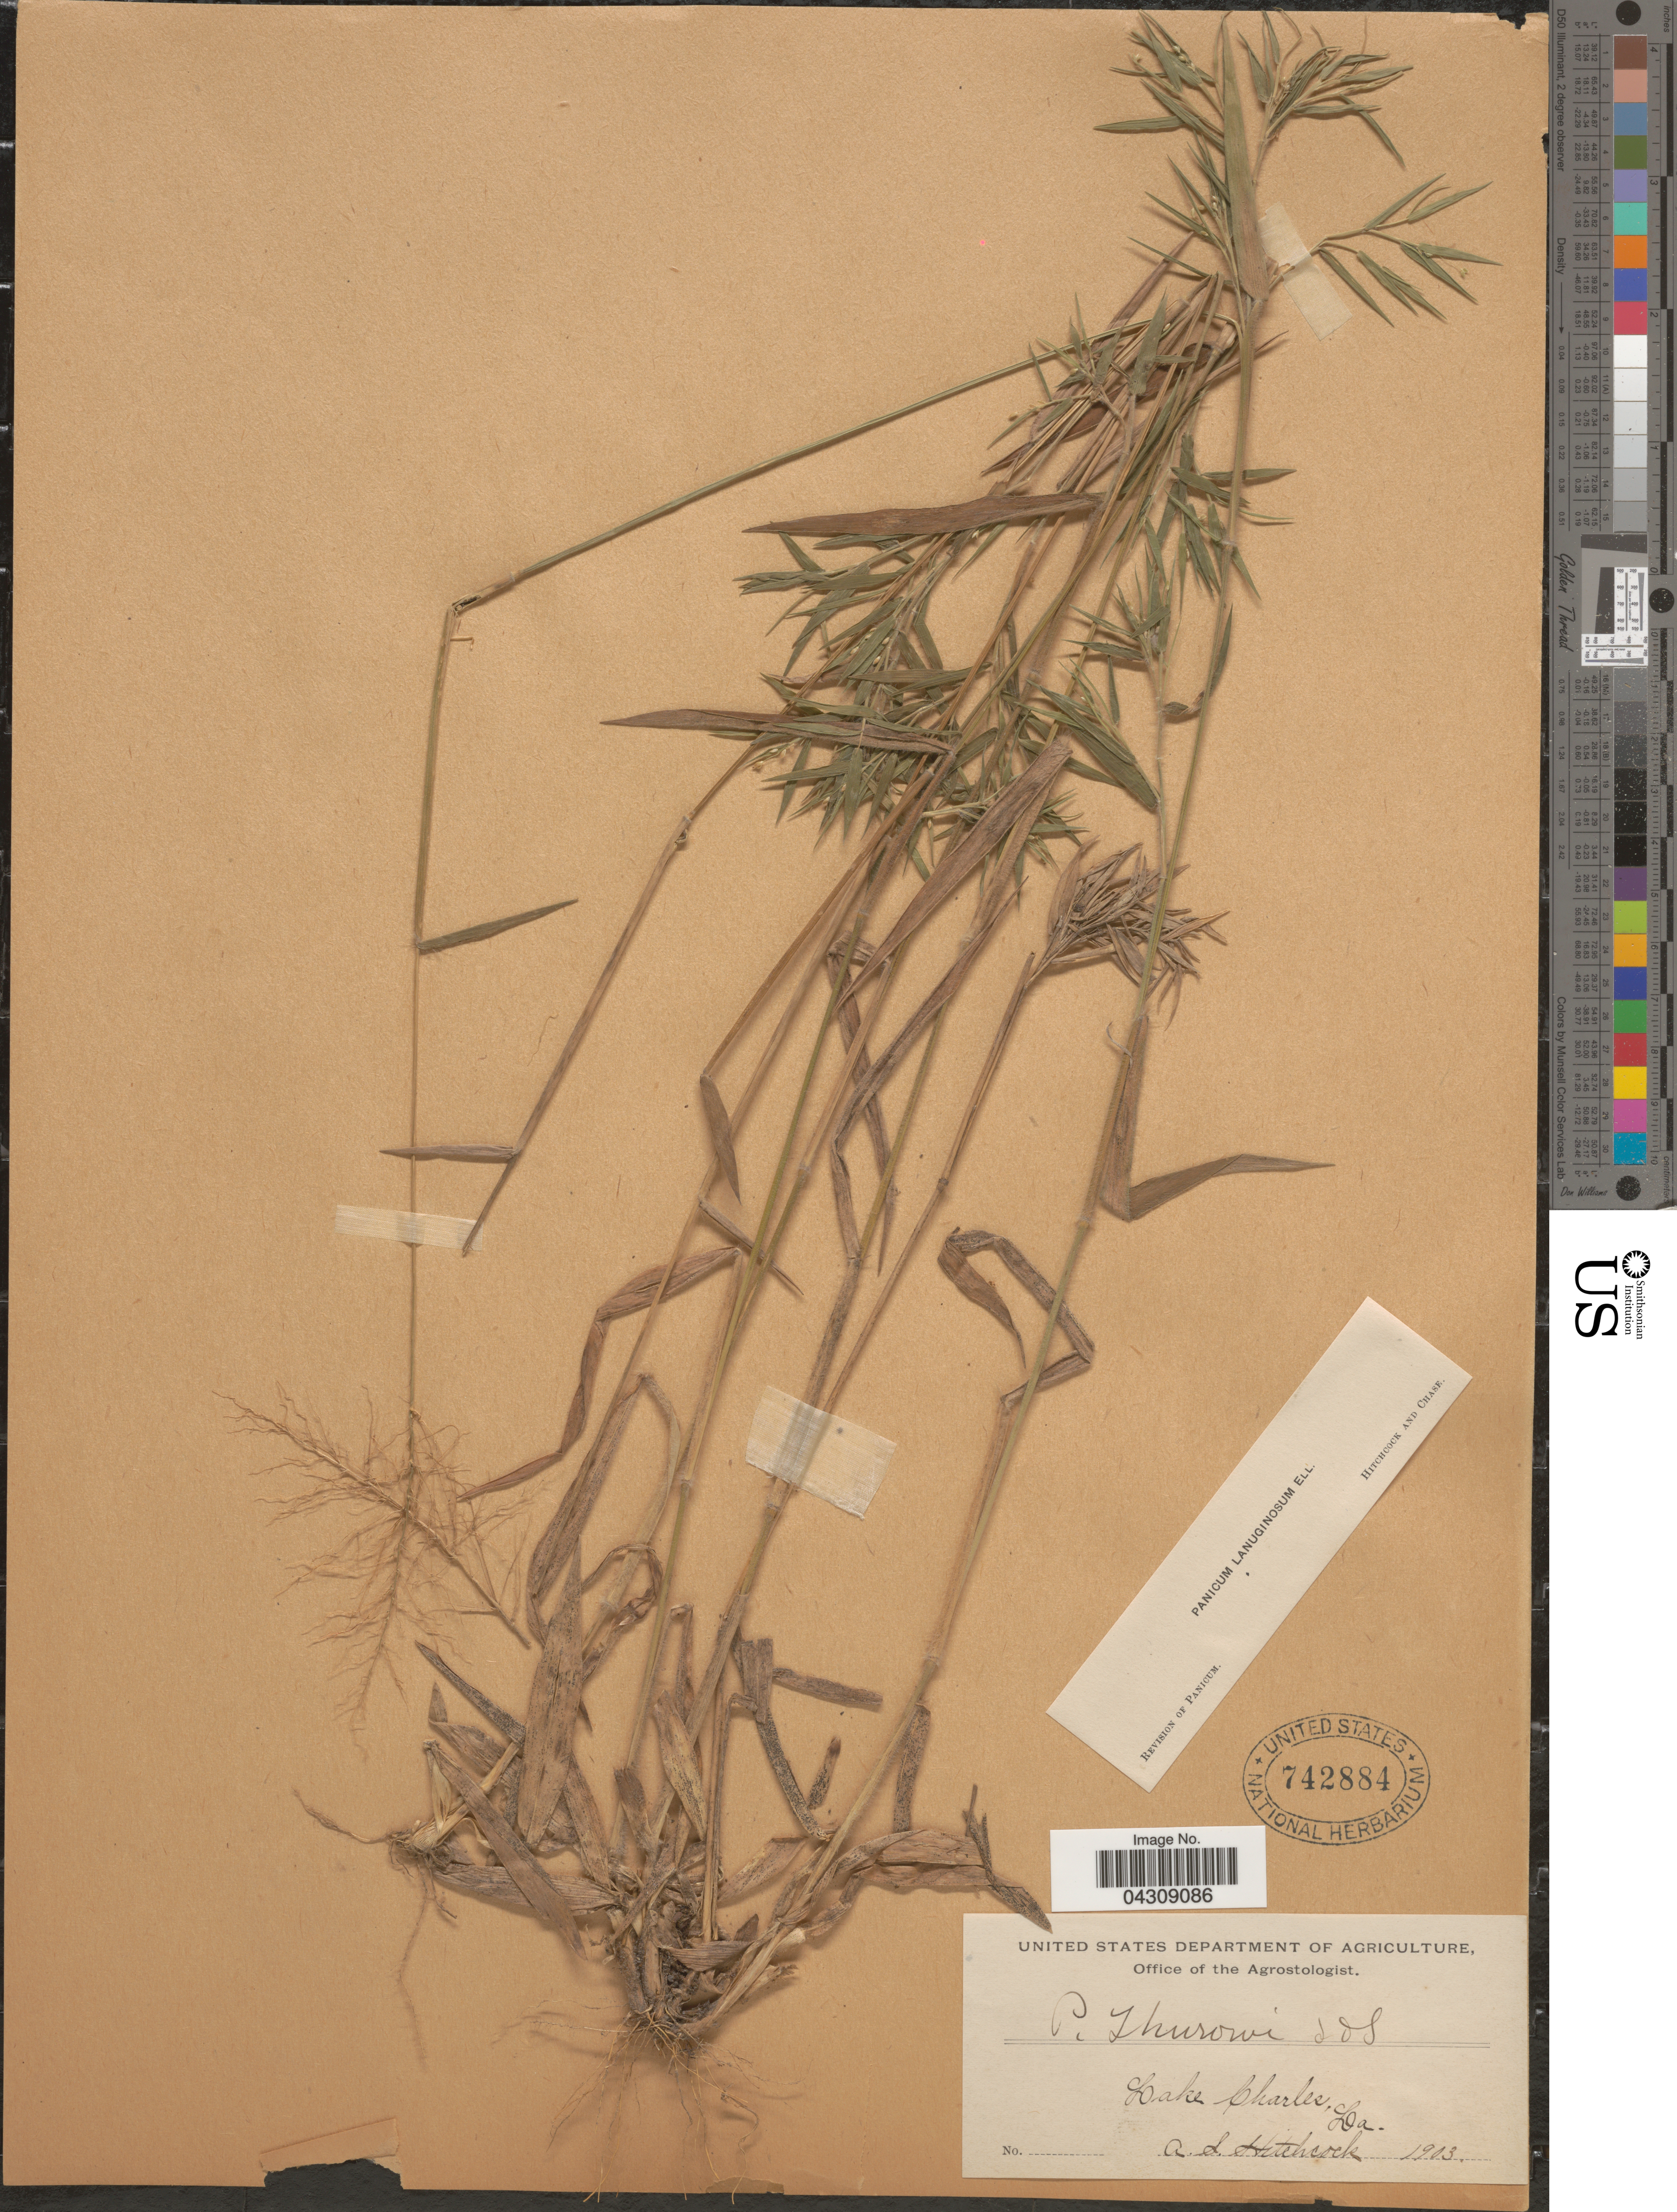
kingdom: Plantae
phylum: Tracheophyta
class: Liliopsida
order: Poales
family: Poaceae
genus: Dichanthelium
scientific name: Dichanthelium acuminatum var. acuminatum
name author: (Sw.) Gould & C.A. Clark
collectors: A. S. Hitchcock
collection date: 1903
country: United States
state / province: Louisiana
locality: Lake Charles.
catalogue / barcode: US 742884